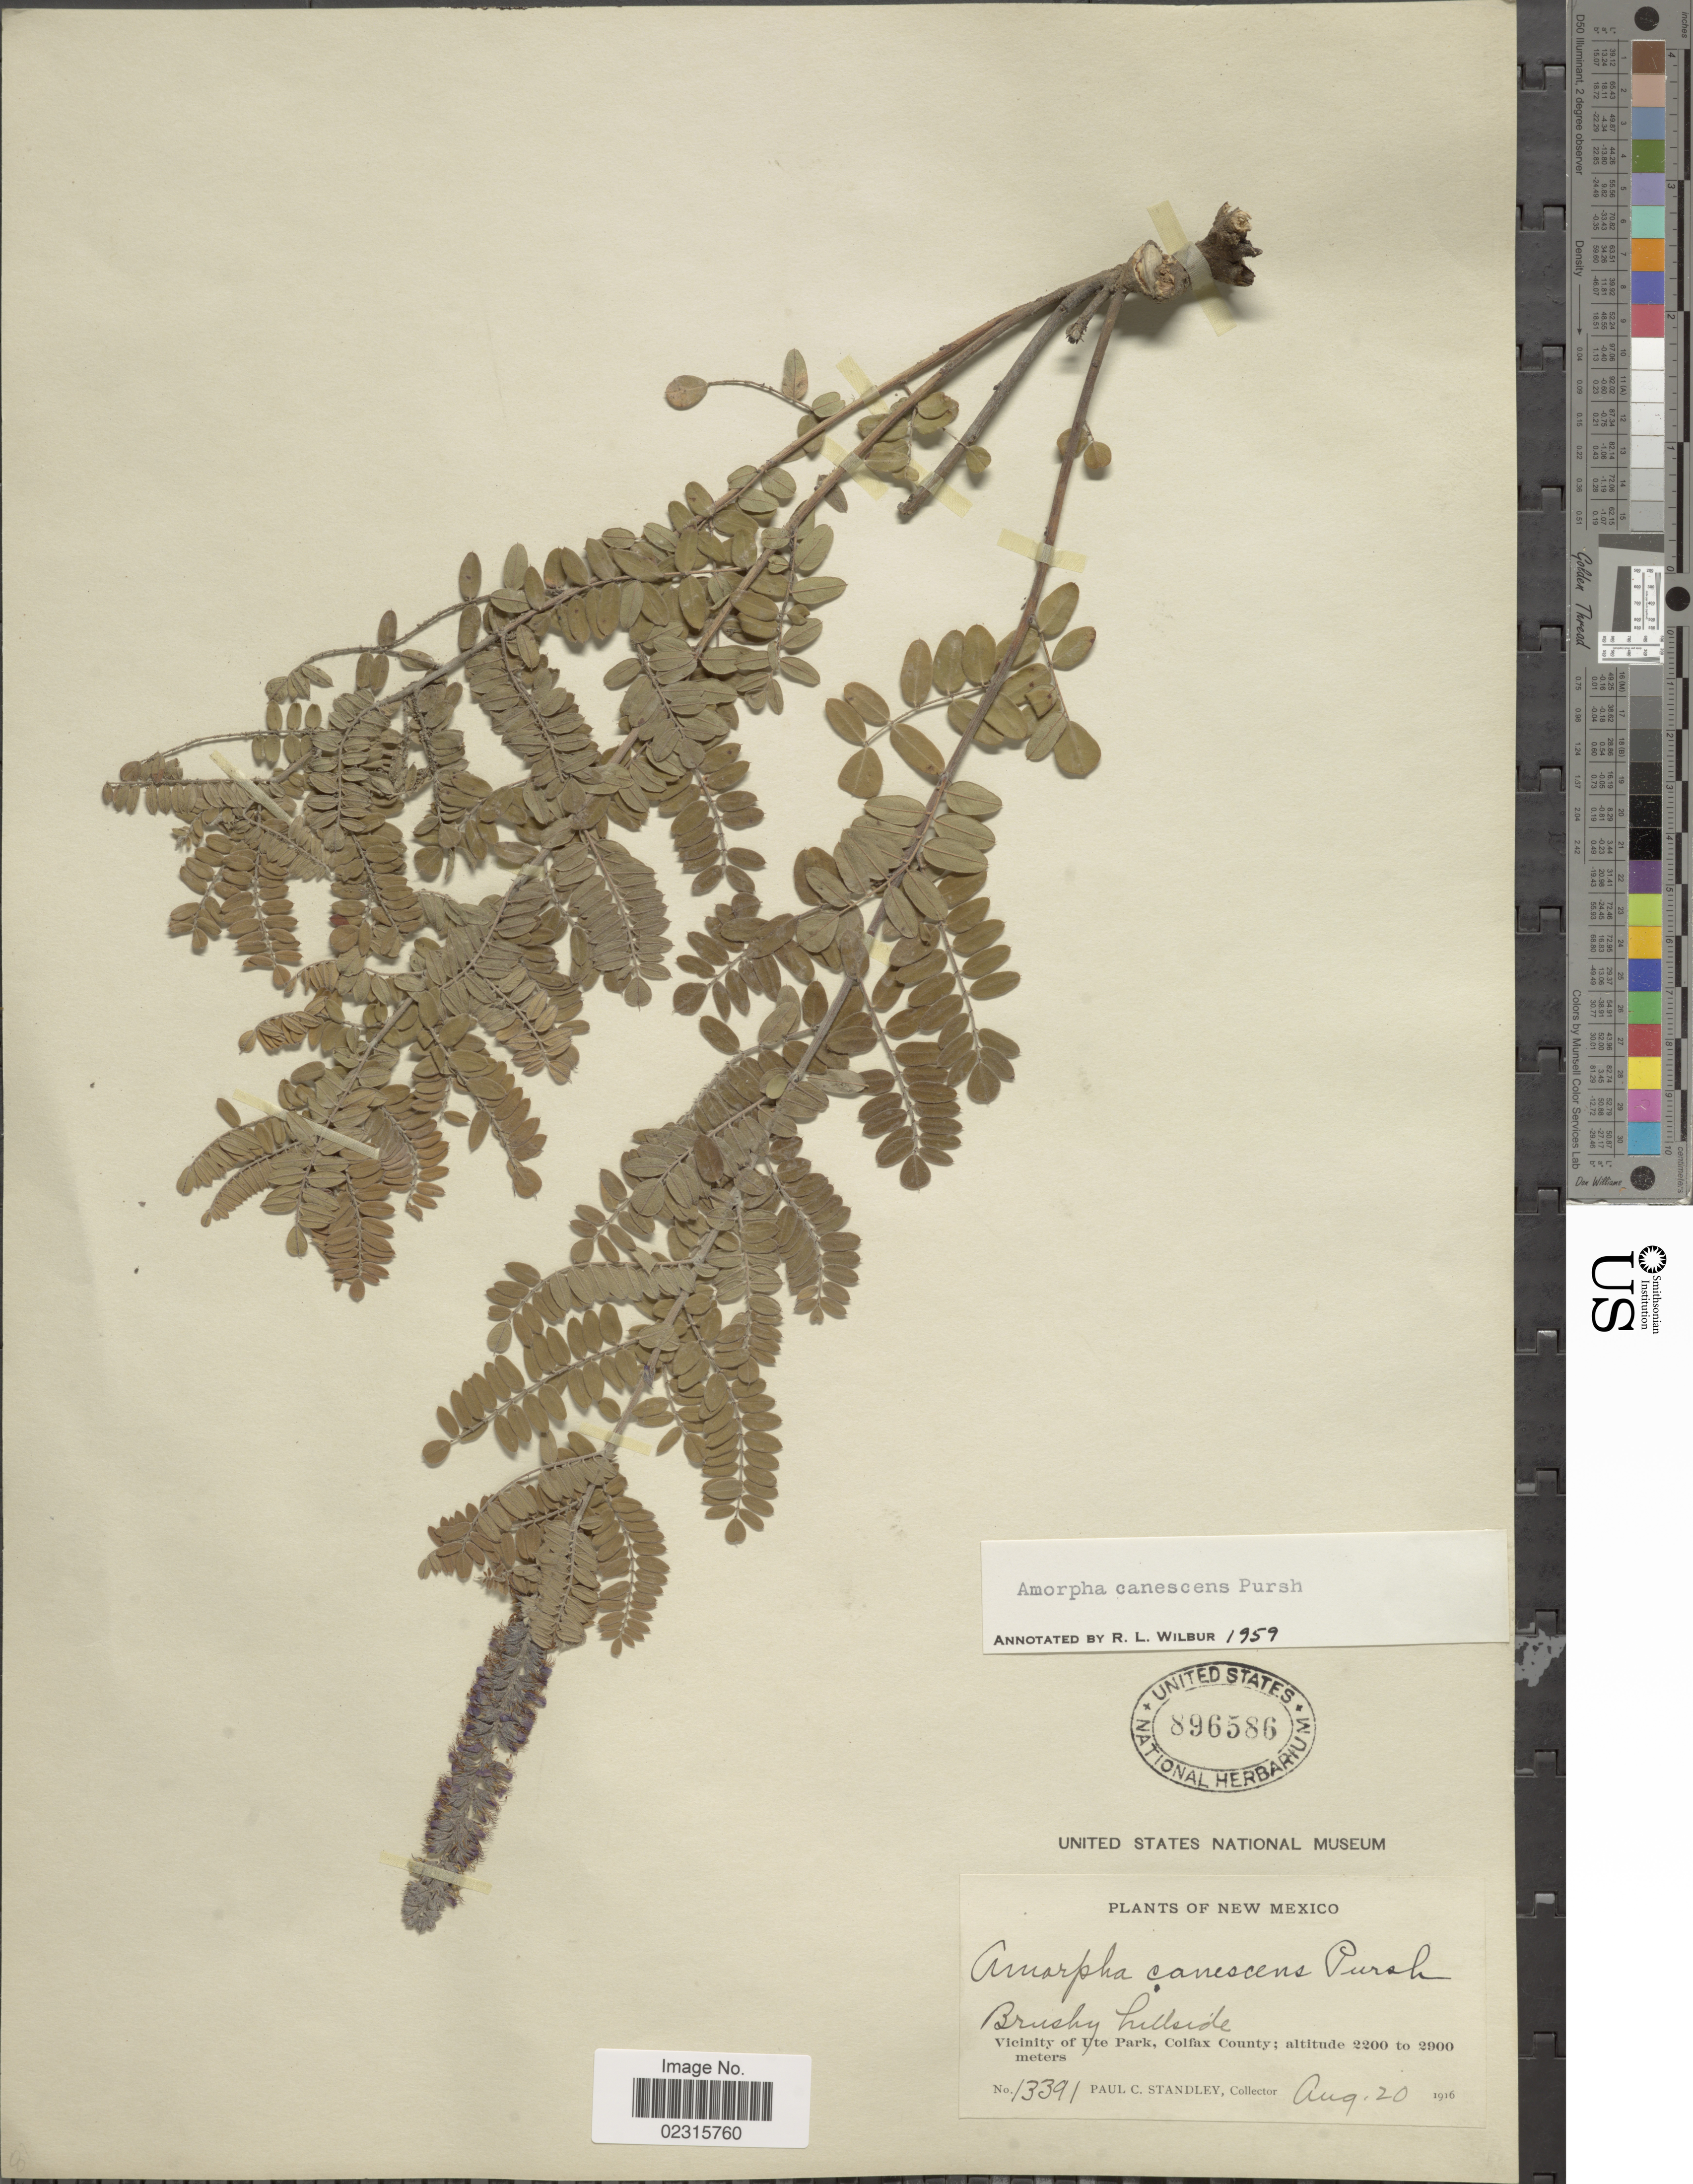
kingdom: Plantae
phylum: Tracheophyta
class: Magnoliopsida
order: Fabales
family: Fabaceae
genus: Amorpha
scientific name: Amorpha canescens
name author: Pursh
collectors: P. C. Standley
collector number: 13391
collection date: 1916-08-20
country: United States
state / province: New Mexico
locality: Vicinity of Ute Park, Colfax County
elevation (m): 2200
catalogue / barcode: US 896586